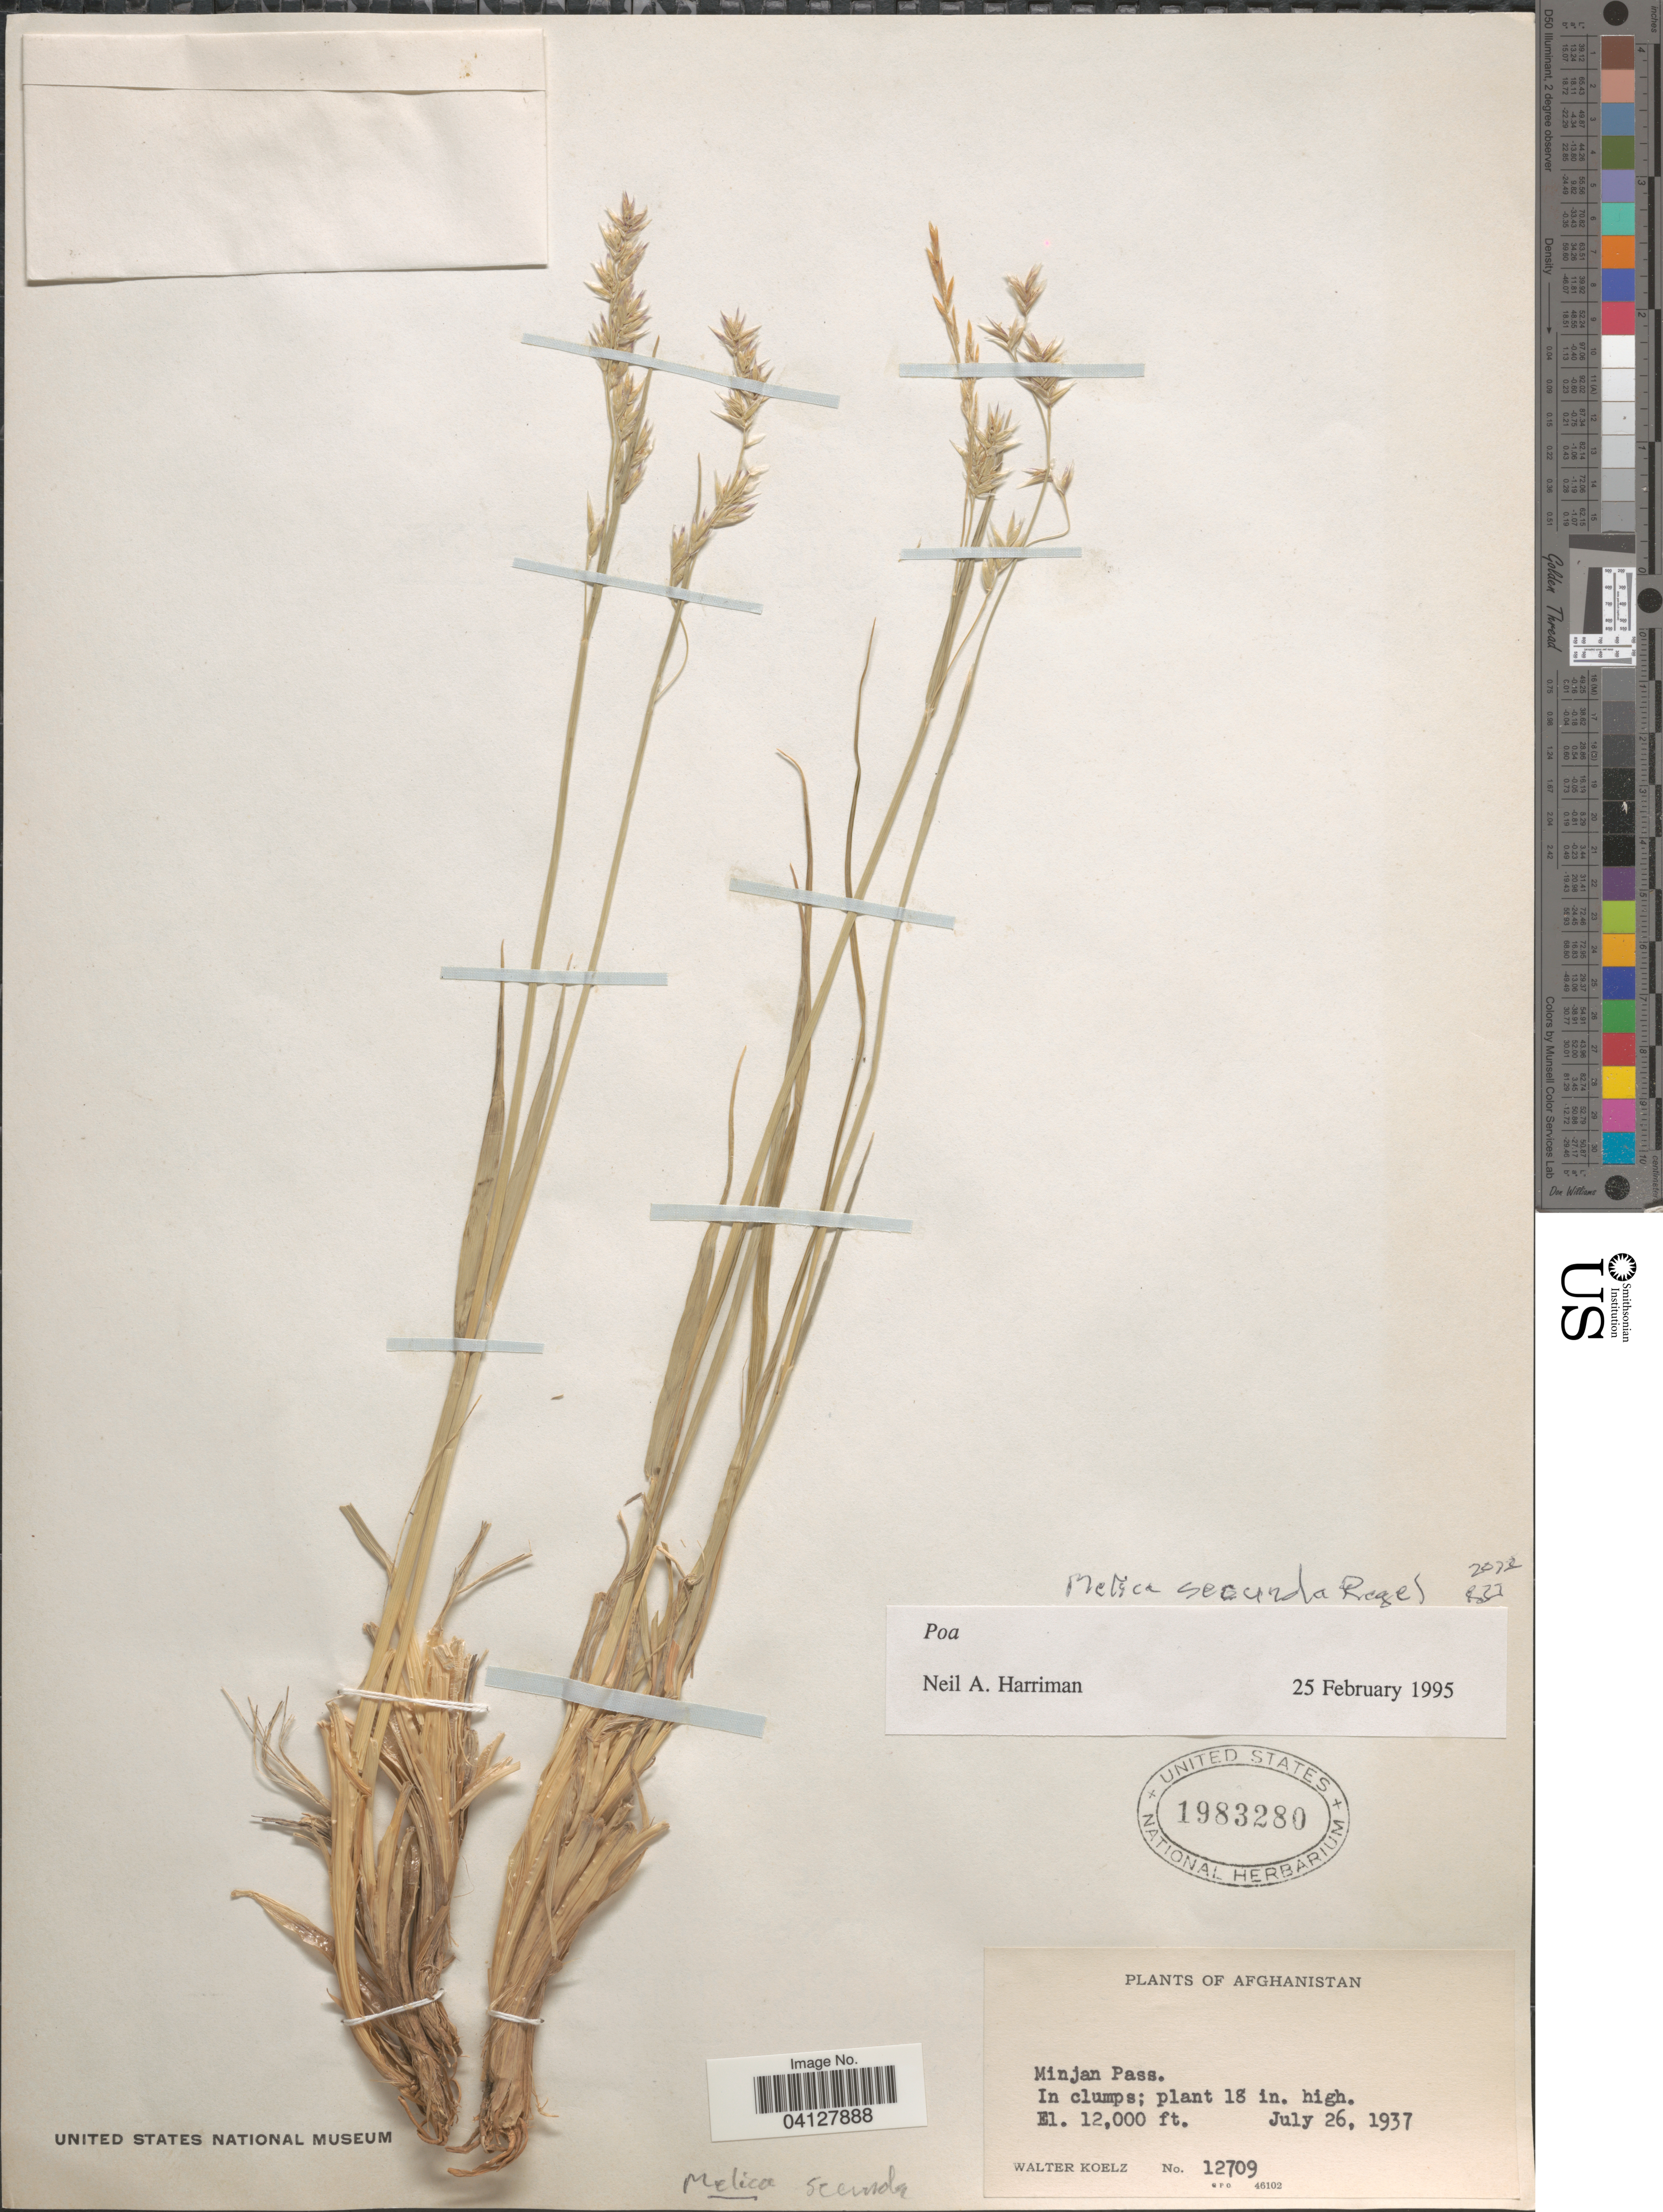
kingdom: Plantae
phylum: Tracheophyta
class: Liliopsida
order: Poales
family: Poaceae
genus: Poa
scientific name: Poa sp.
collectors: W. N. Koelz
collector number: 12709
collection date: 1937-07-26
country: Afghanistan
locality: Minjan Pass.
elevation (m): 3658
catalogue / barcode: US 1983280